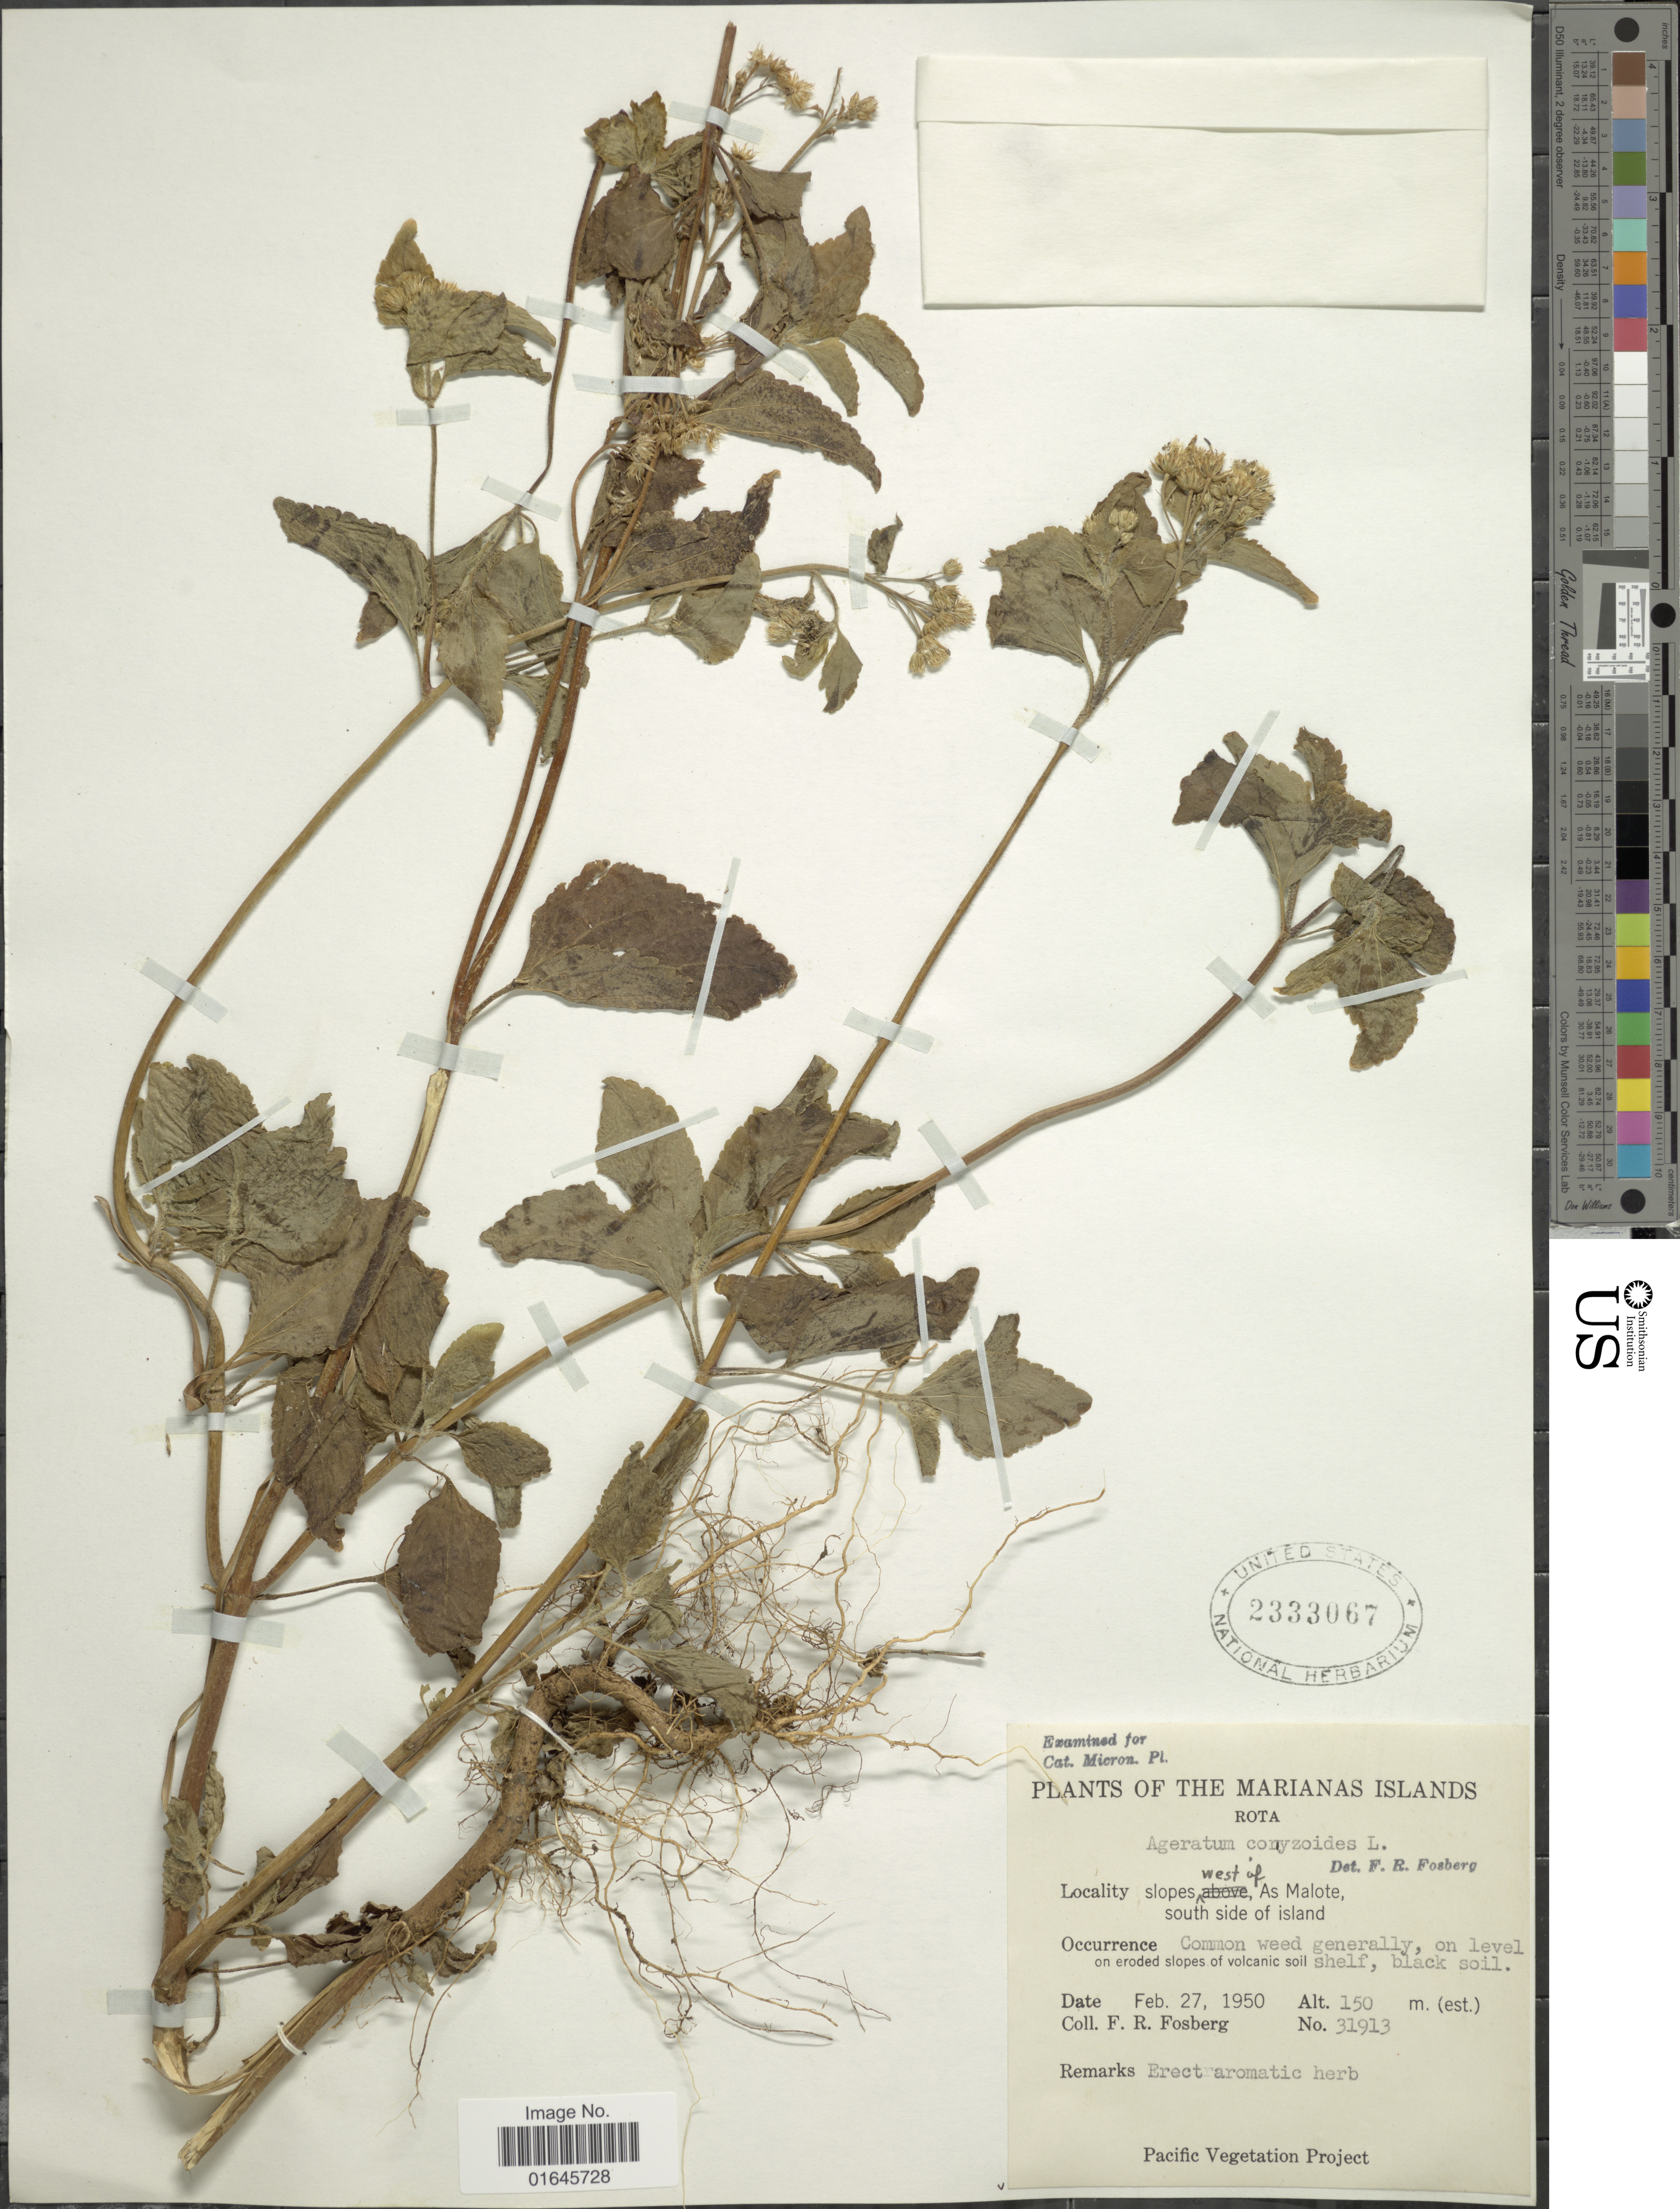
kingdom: Plantae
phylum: Tracheophyta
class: Magnoliopsida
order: Asterales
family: Asteraceae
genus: Ageratum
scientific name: Ageratum conyzoides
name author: L.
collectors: F. R. Fosberg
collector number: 31913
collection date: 1950-02-27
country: Northern Mariana Islands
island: Rota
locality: Rota, Slopes west of Malote, south side of island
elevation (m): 150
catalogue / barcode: US 2333067